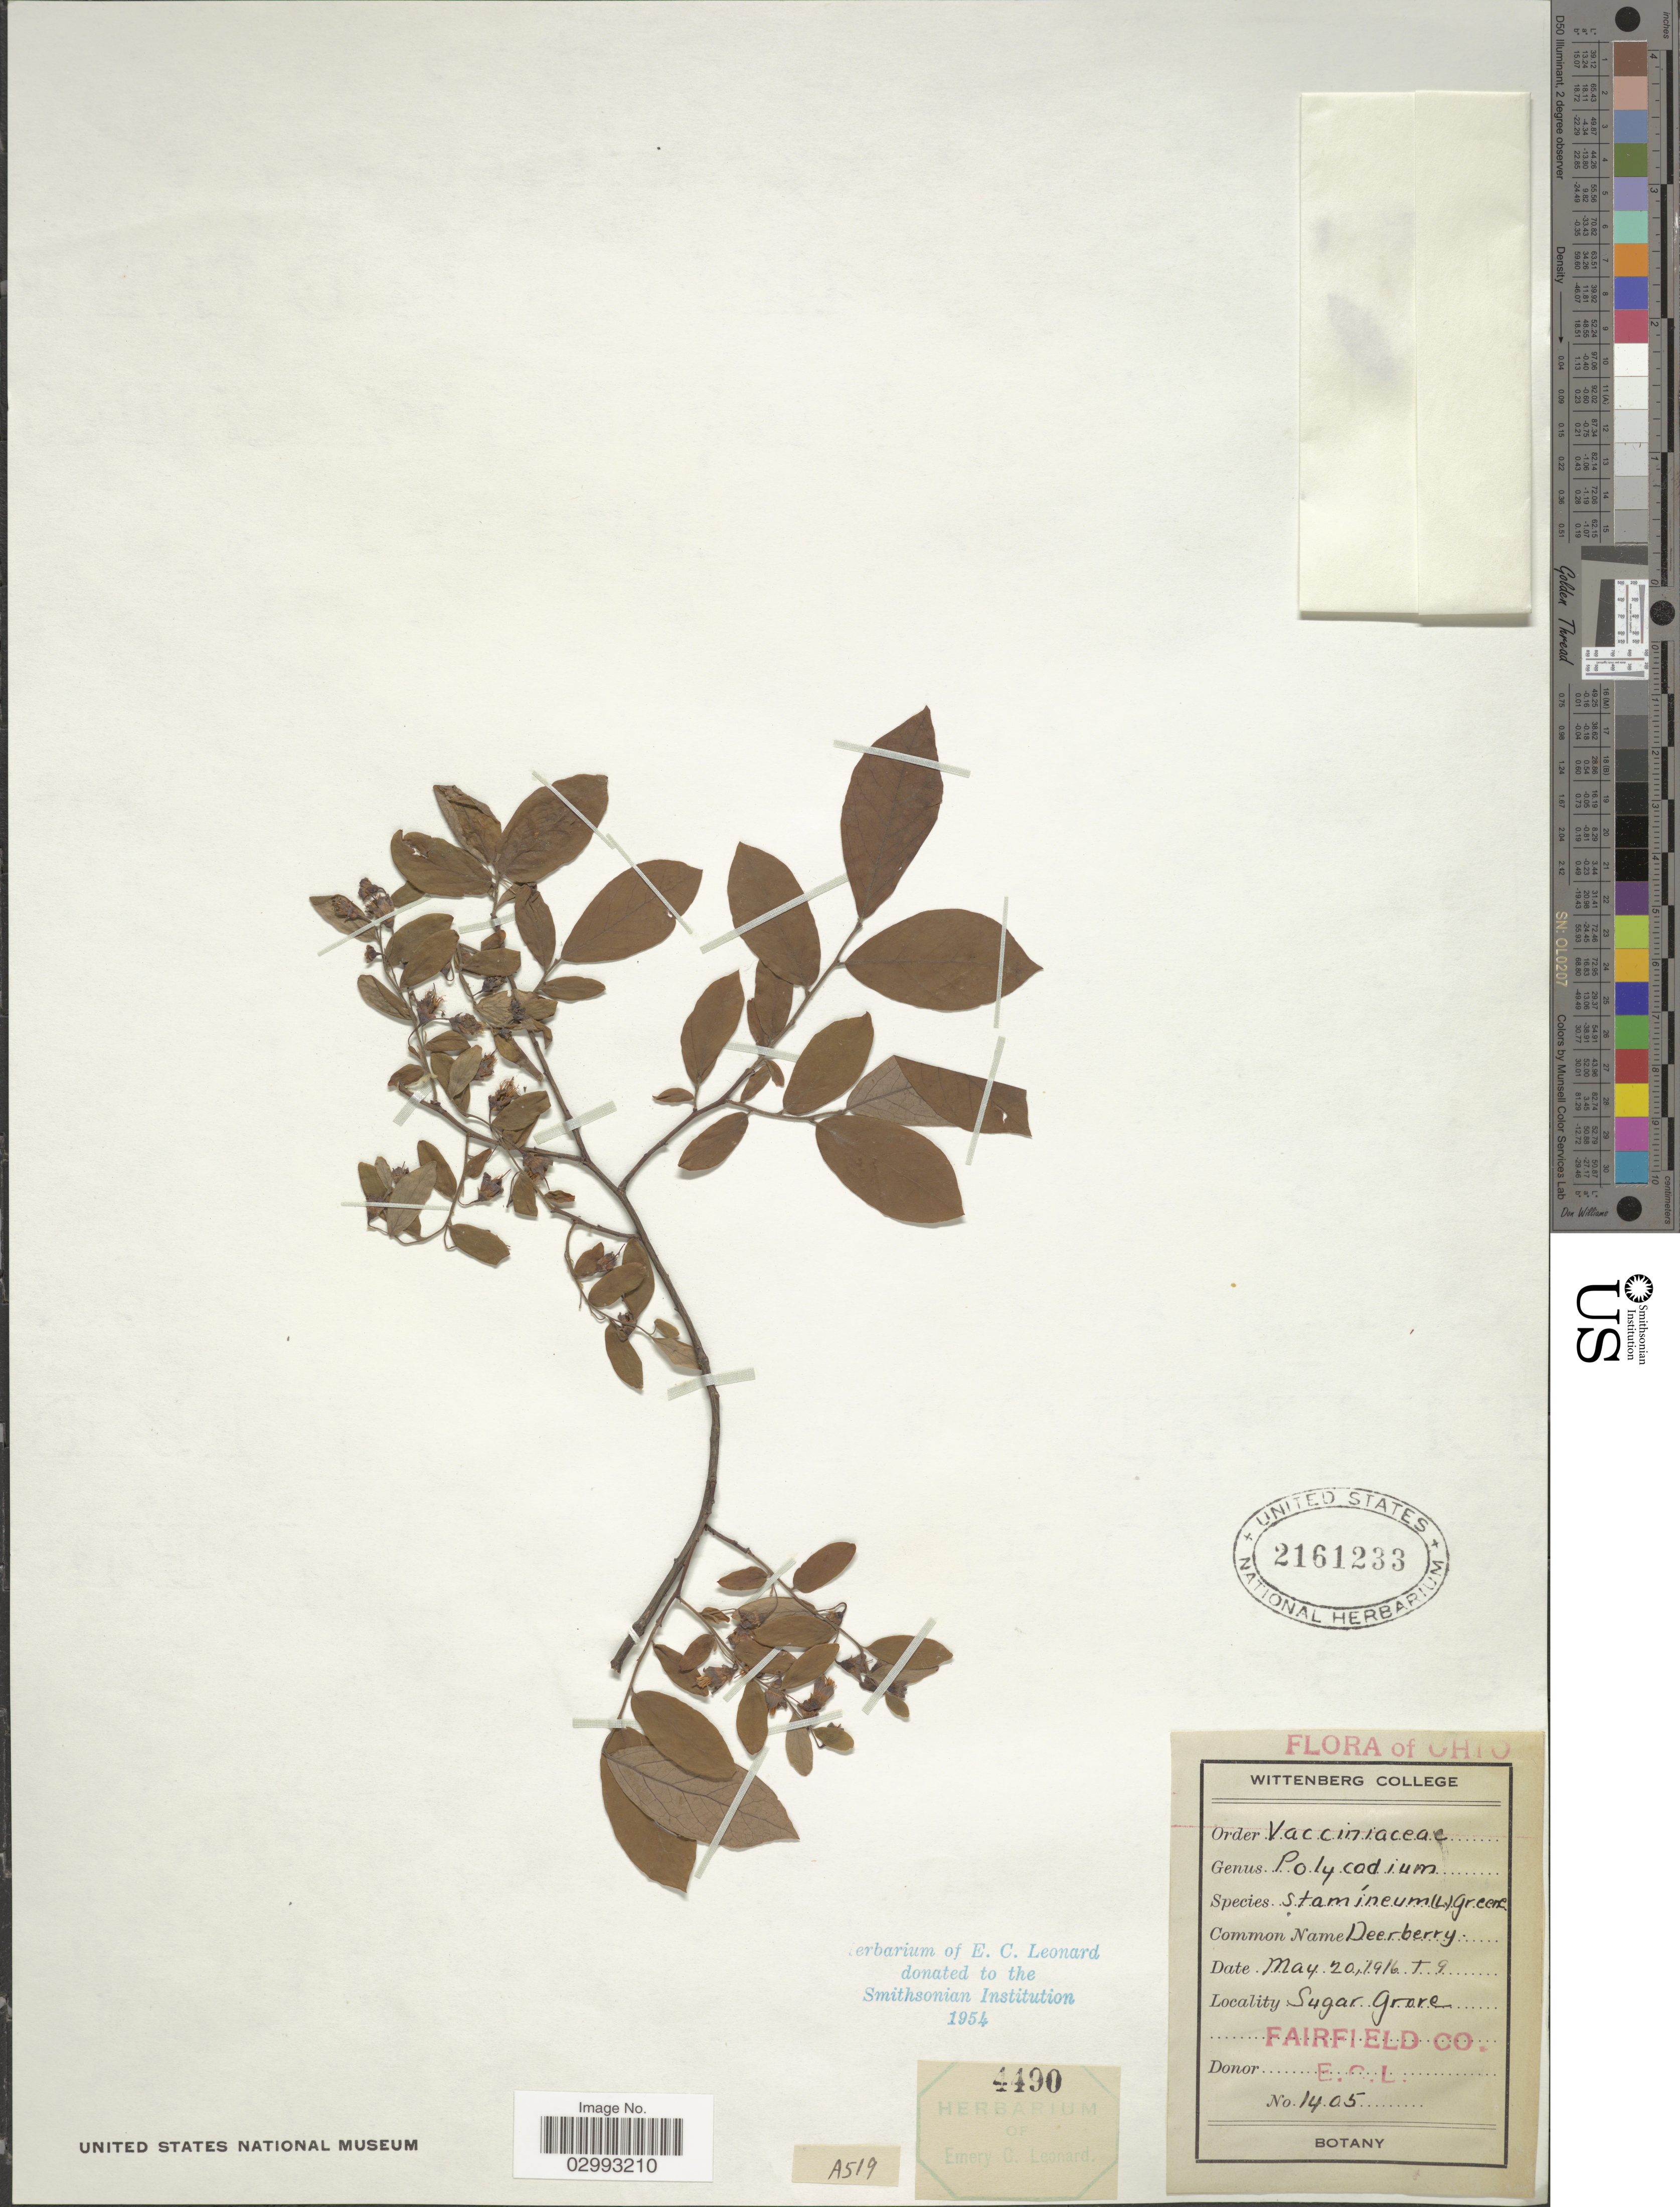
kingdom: Plantae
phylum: Tracheophyta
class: Magnoliopsida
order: Ericales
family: Ericaceae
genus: Polycodium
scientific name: Polycodium stamineum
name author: (L.) Greene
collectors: E. C. Leonard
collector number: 1405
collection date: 1916-05-20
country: United States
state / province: Ohio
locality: Sugar Grove. Fairfield Co.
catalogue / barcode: US 2161233